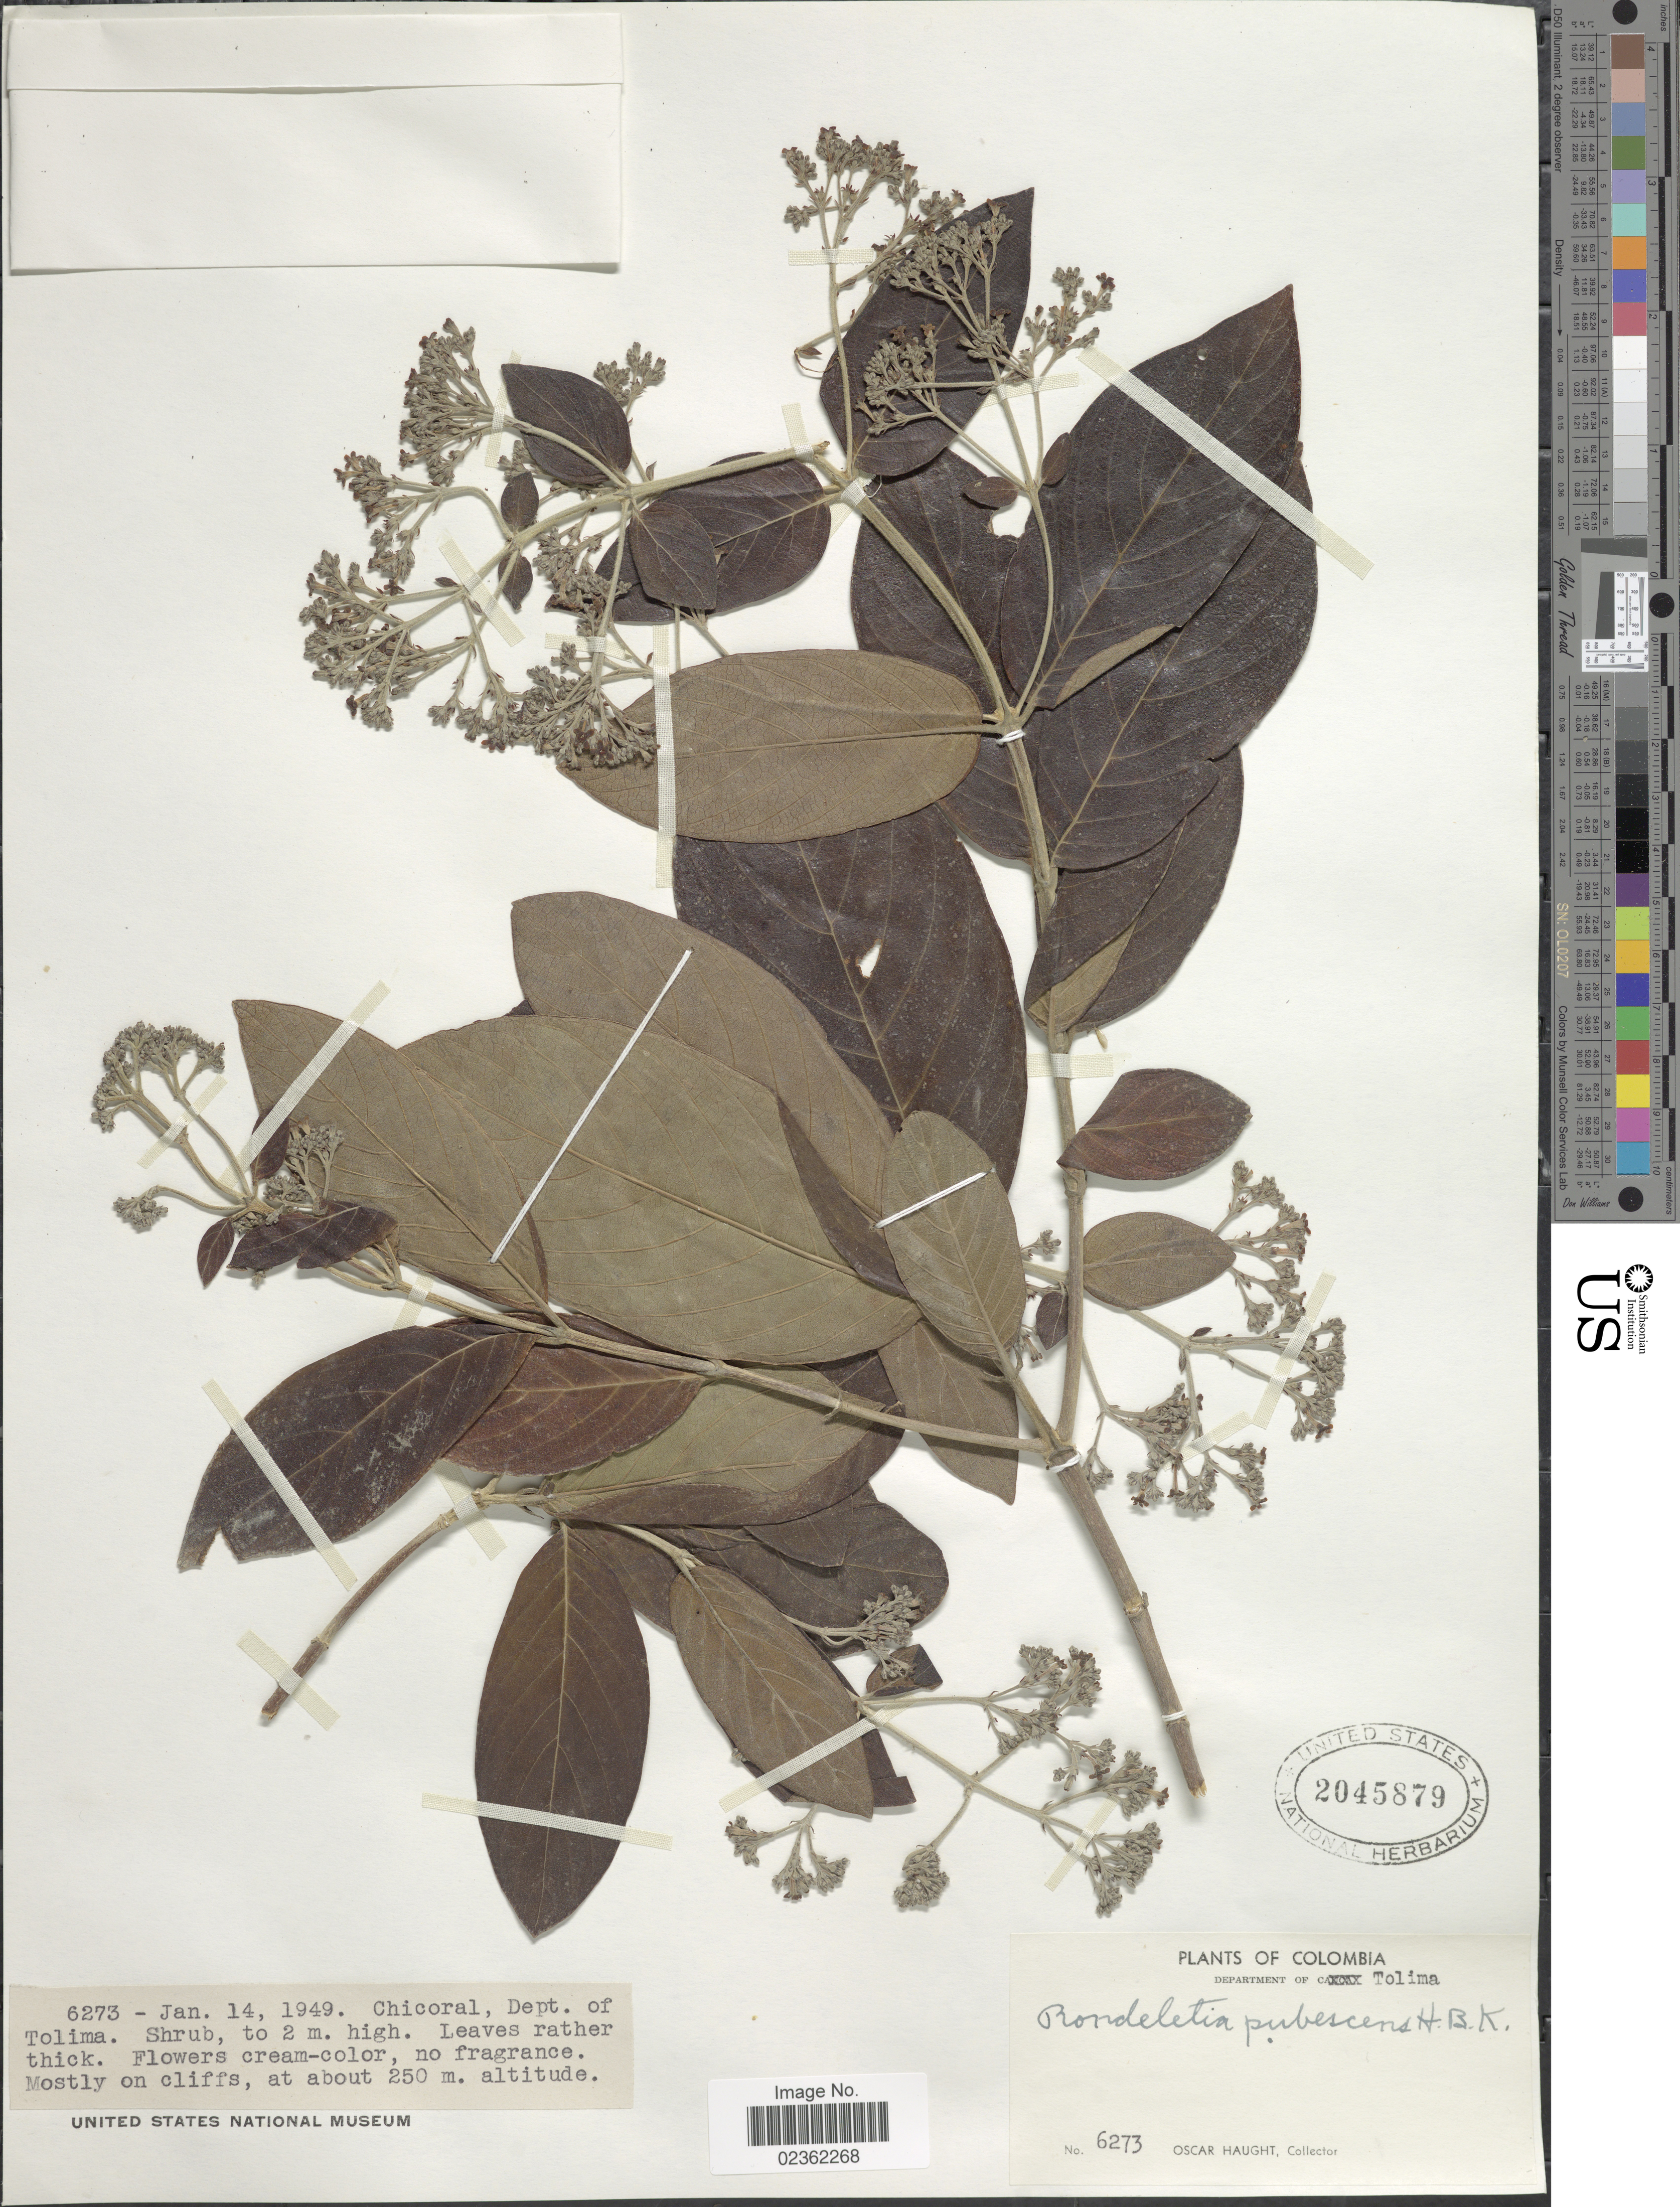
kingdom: Plantae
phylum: Tracheophyta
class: Magnoliopsida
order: Gentianales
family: Rubiaceae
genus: Rondeletia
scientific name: Rondeletia pubescens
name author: Kunth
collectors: O. L. Haught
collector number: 6273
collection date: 1949-01-14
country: Colombia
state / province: Tolima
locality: Chicoral, mostly on cliffs.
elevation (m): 250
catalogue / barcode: US 2045879